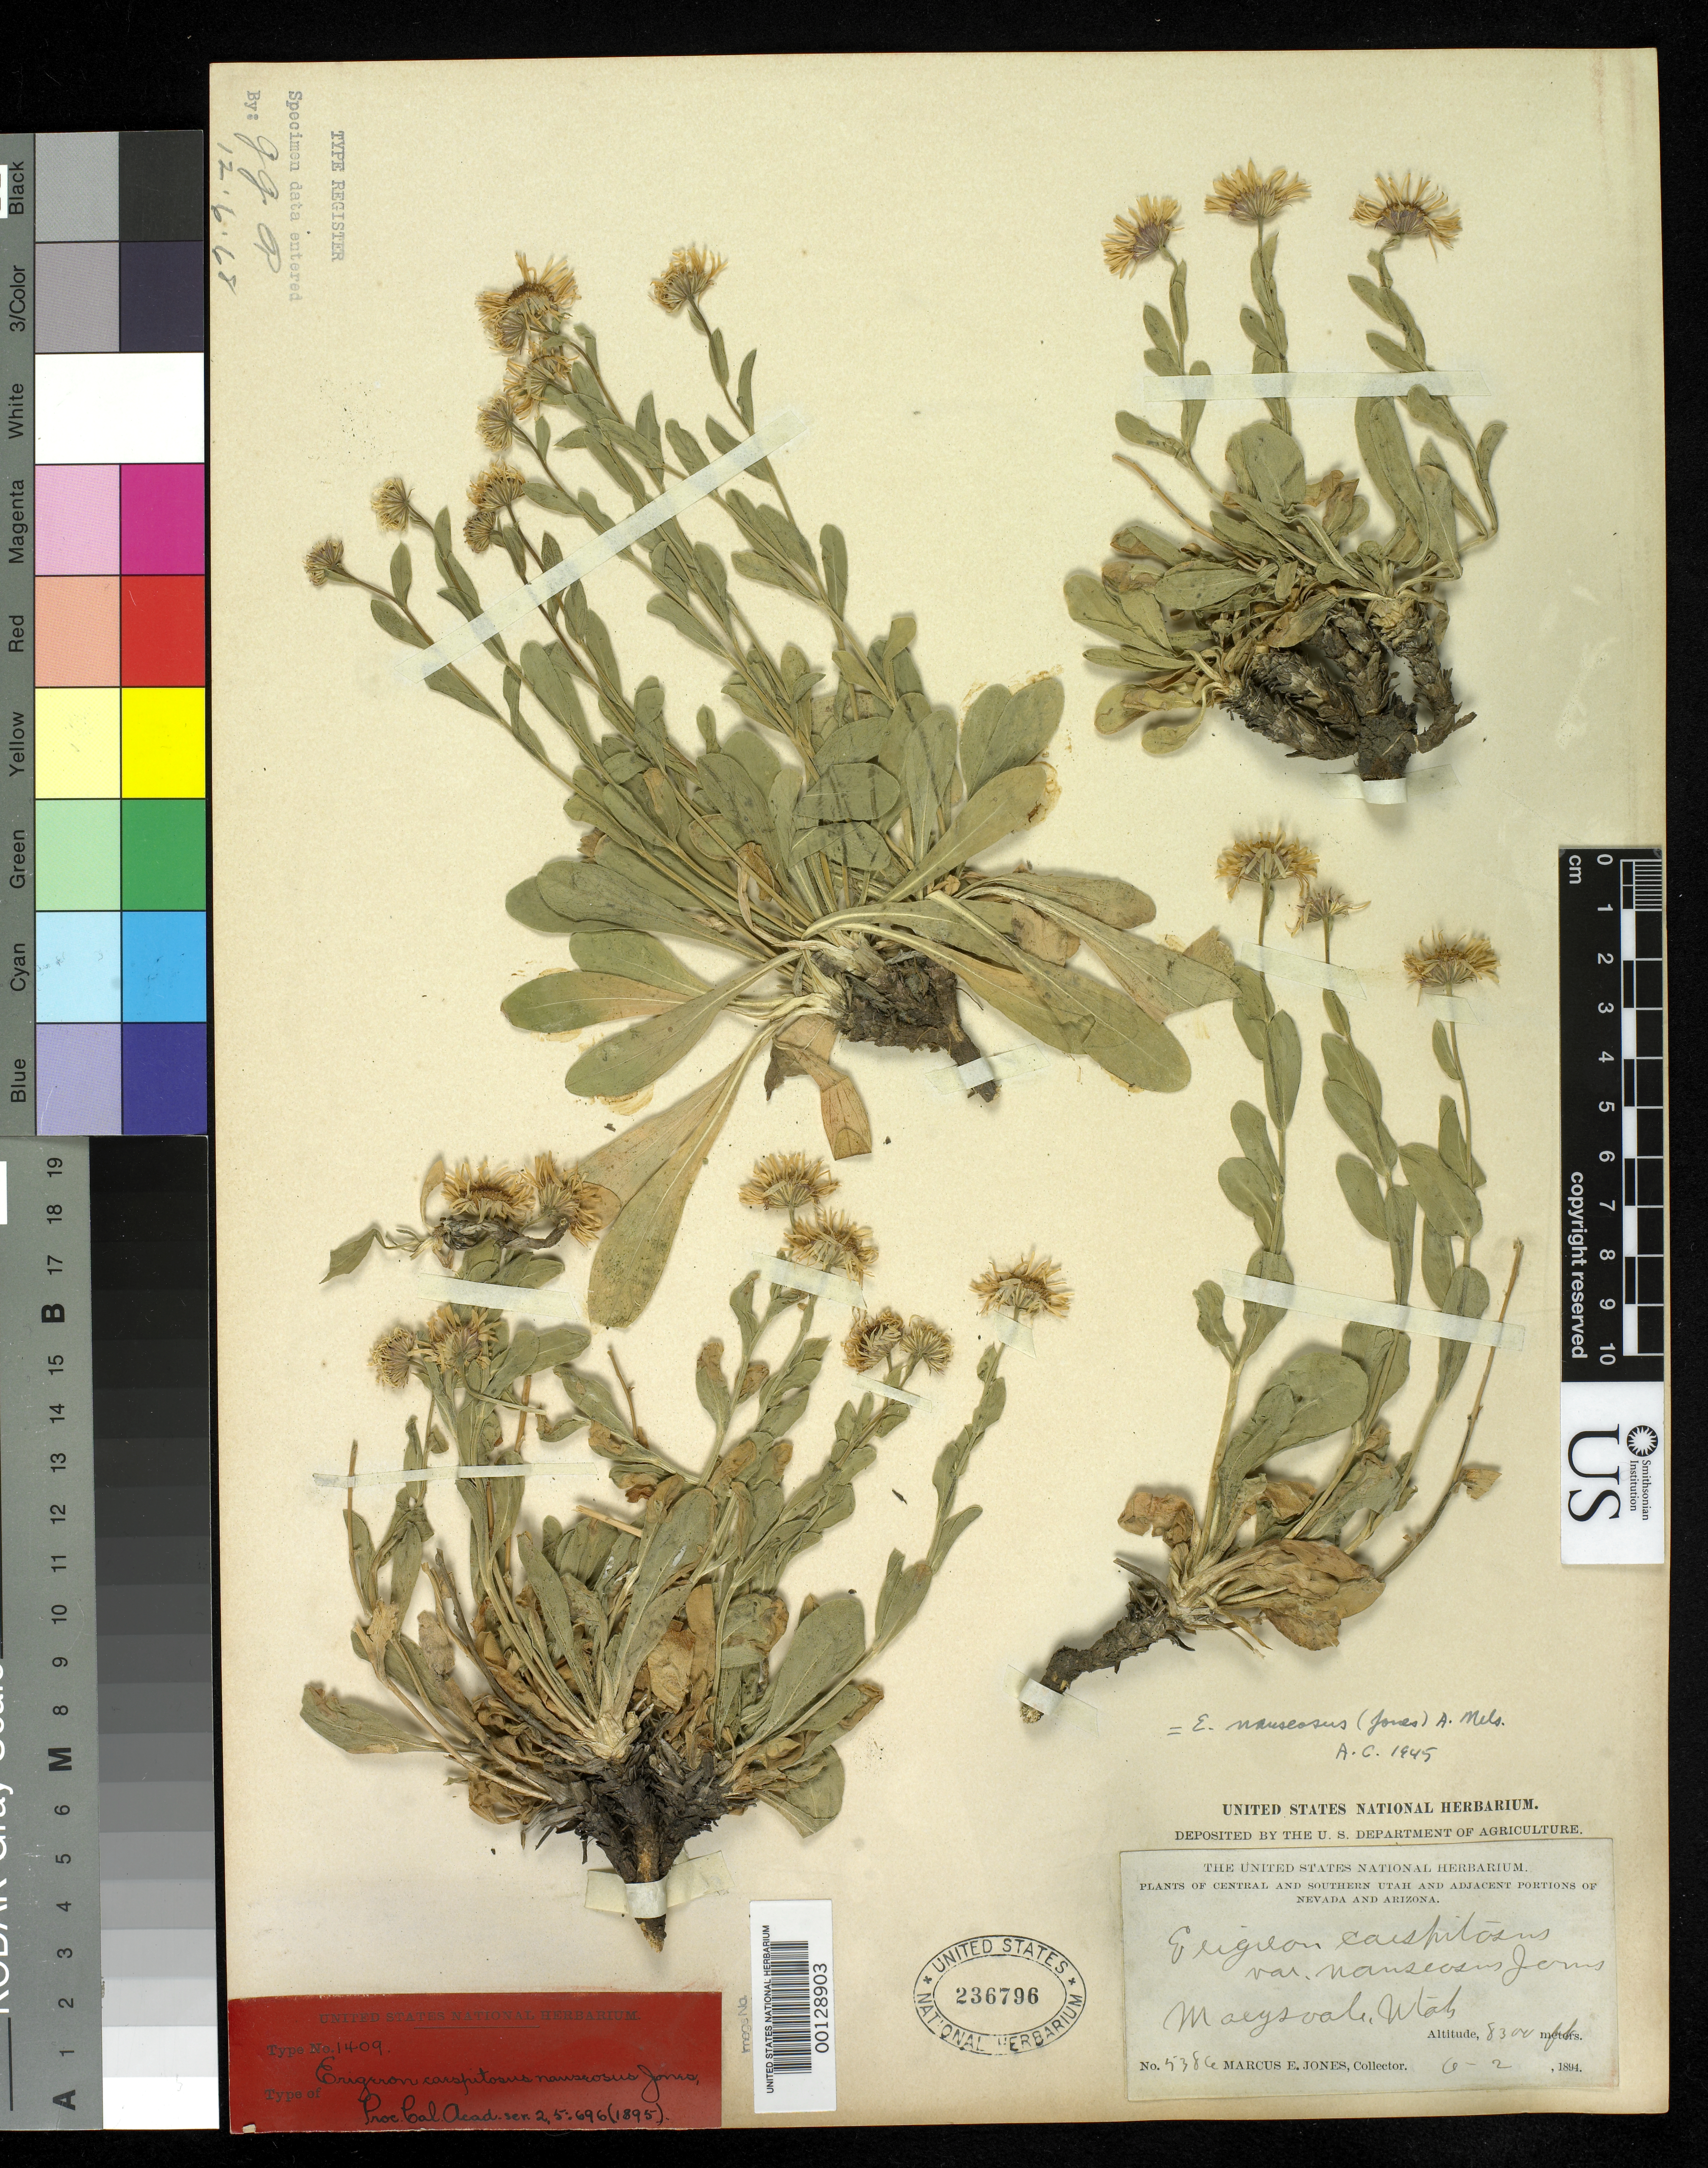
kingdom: Plantae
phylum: Tracheophyta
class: Magnoliopsida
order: Asterales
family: Asteraceae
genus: Erigeron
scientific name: Erigeron caespitosus var. nauseosus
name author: M.E. Jones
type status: Isotype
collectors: M. E. Jones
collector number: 5386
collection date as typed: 02 Jun 1894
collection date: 1894-06-02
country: United States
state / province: Utah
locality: Marysvale.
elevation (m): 2530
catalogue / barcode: US 236796